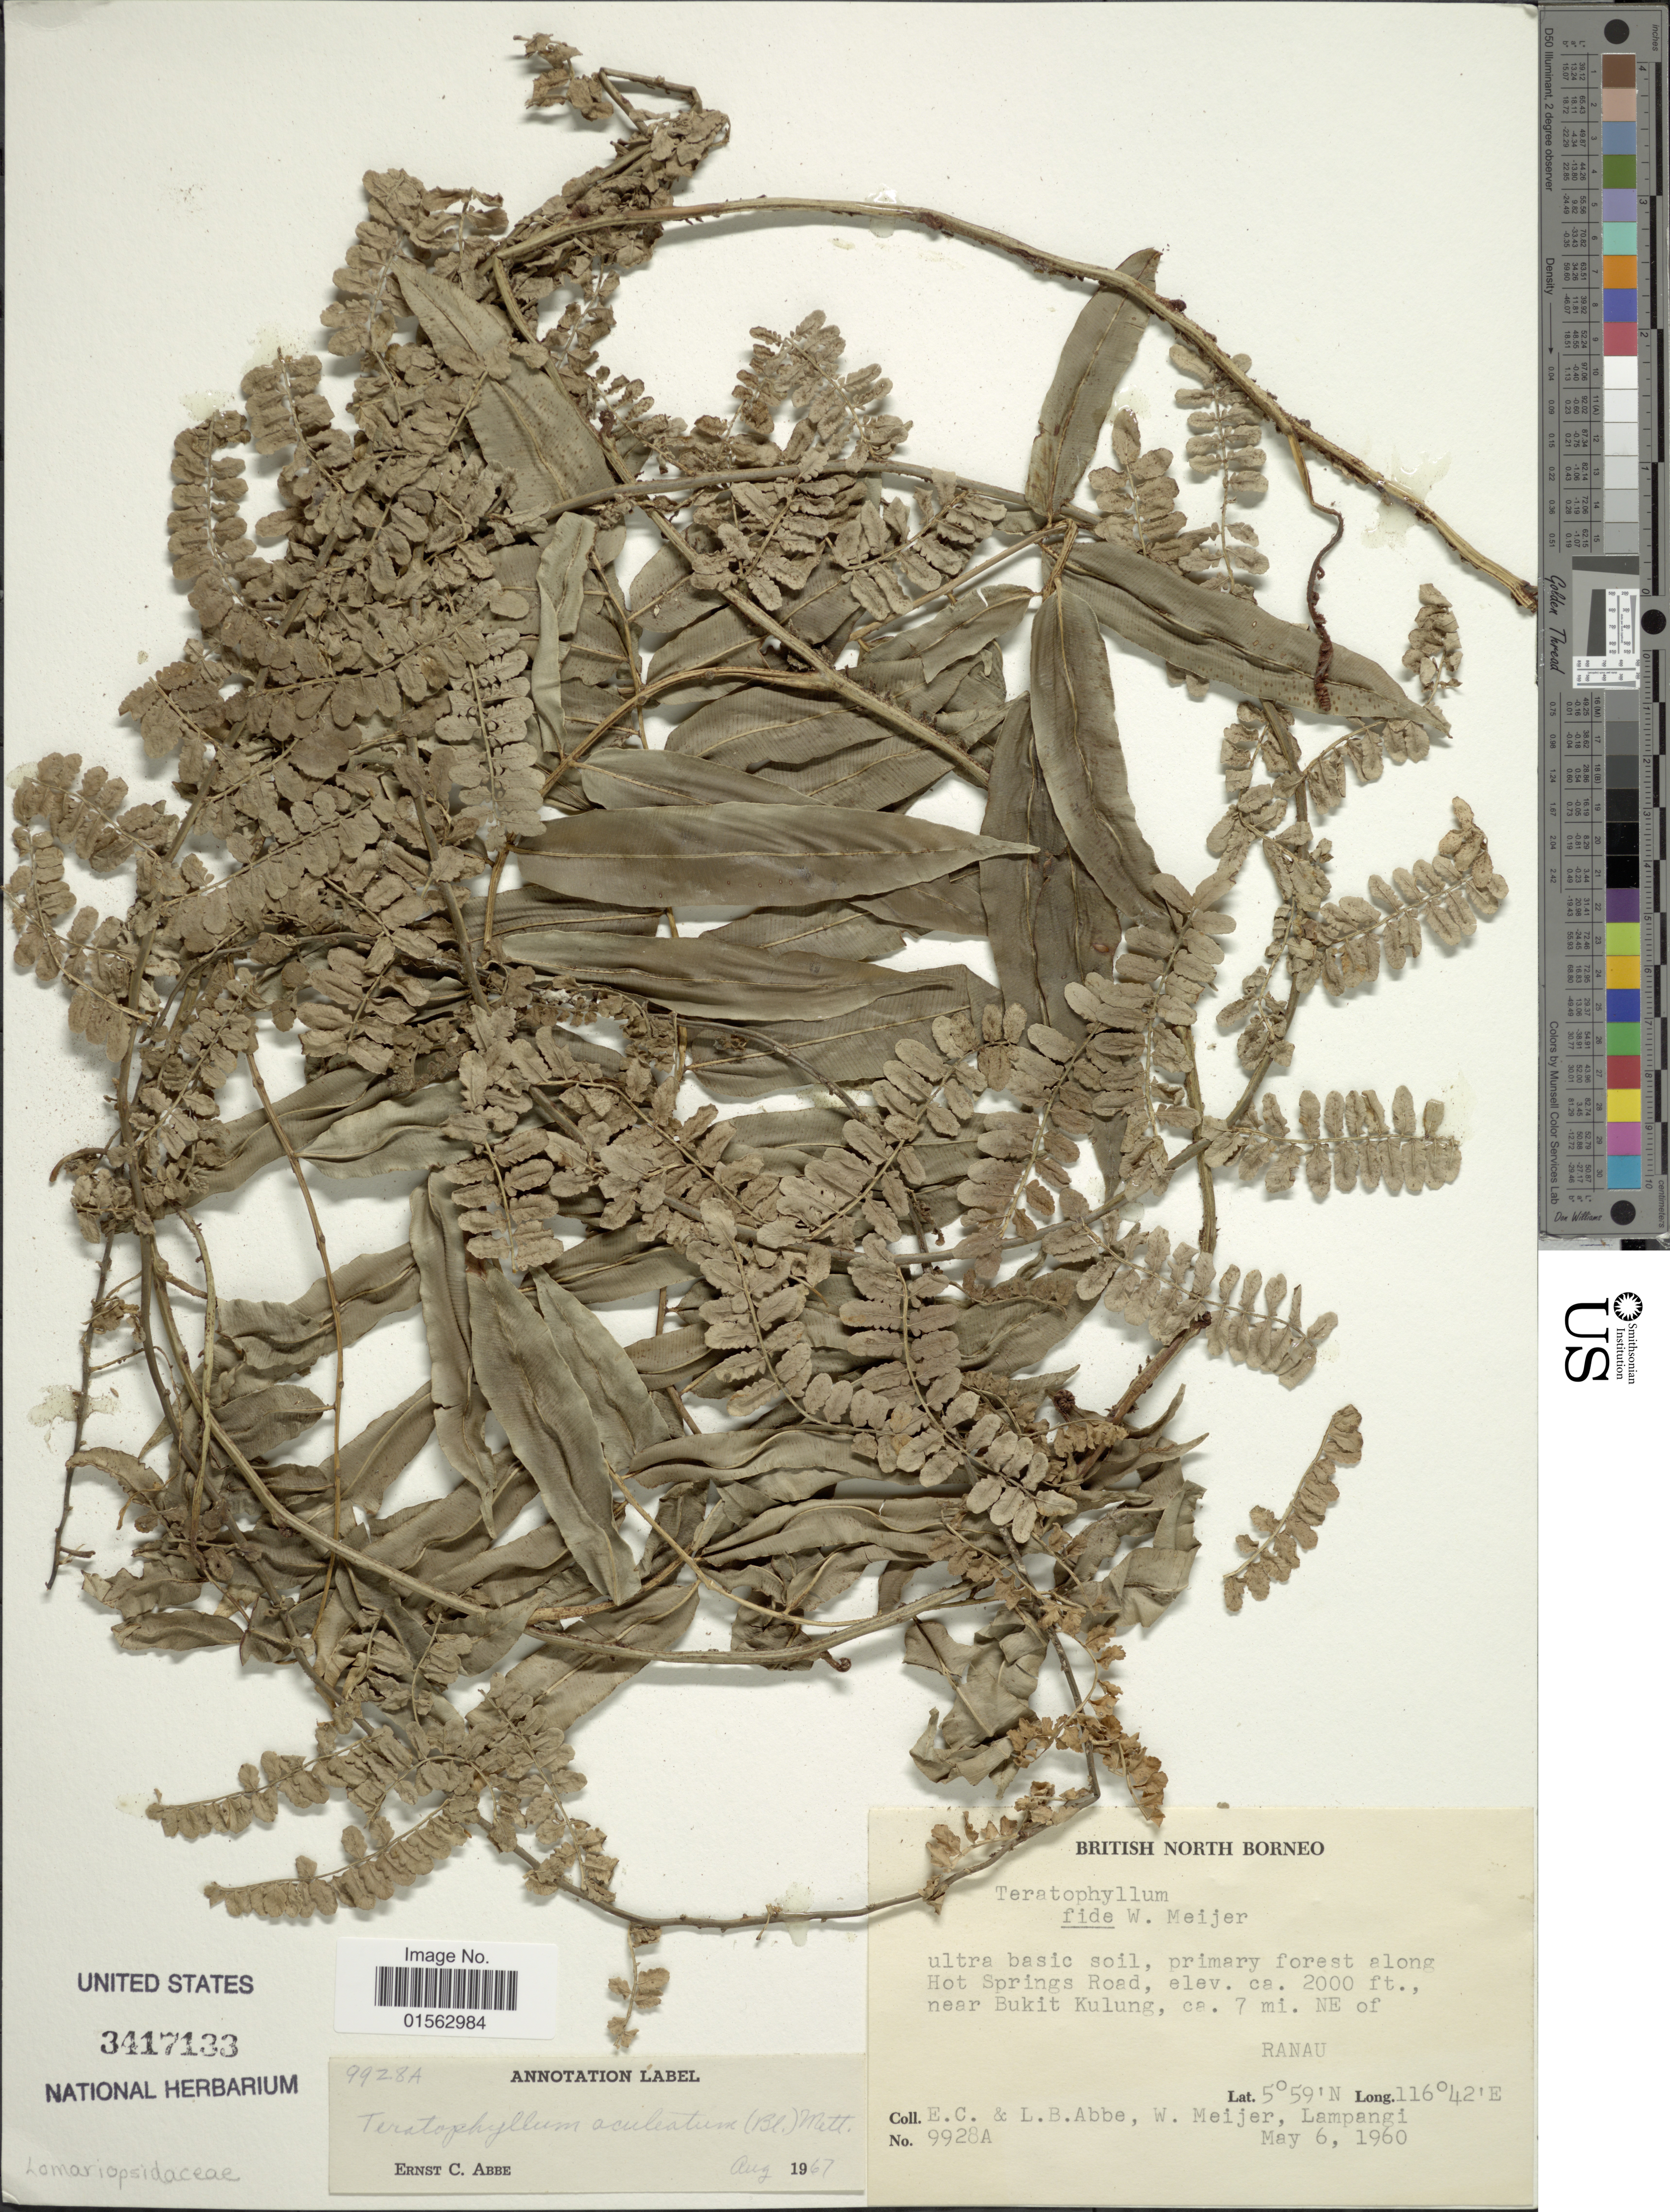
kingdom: Plantae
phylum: Tracheophyta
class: Polypodiopsida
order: Polypodiales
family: Dryopteridaceae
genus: Teratophyllum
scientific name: Teratophyllum aculeatum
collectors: E. C. Abbe, L. B. Abbe, W. Meijer & Lampangi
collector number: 9928A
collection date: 1960-05-06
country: Malaysia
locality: Biritish North Borneo, ultra basic soil, primary forest along Hot Springs Road, near Bukit Kulung, ca. 7 mi. NE of Ranau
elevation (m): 610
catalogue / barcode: US 3417133